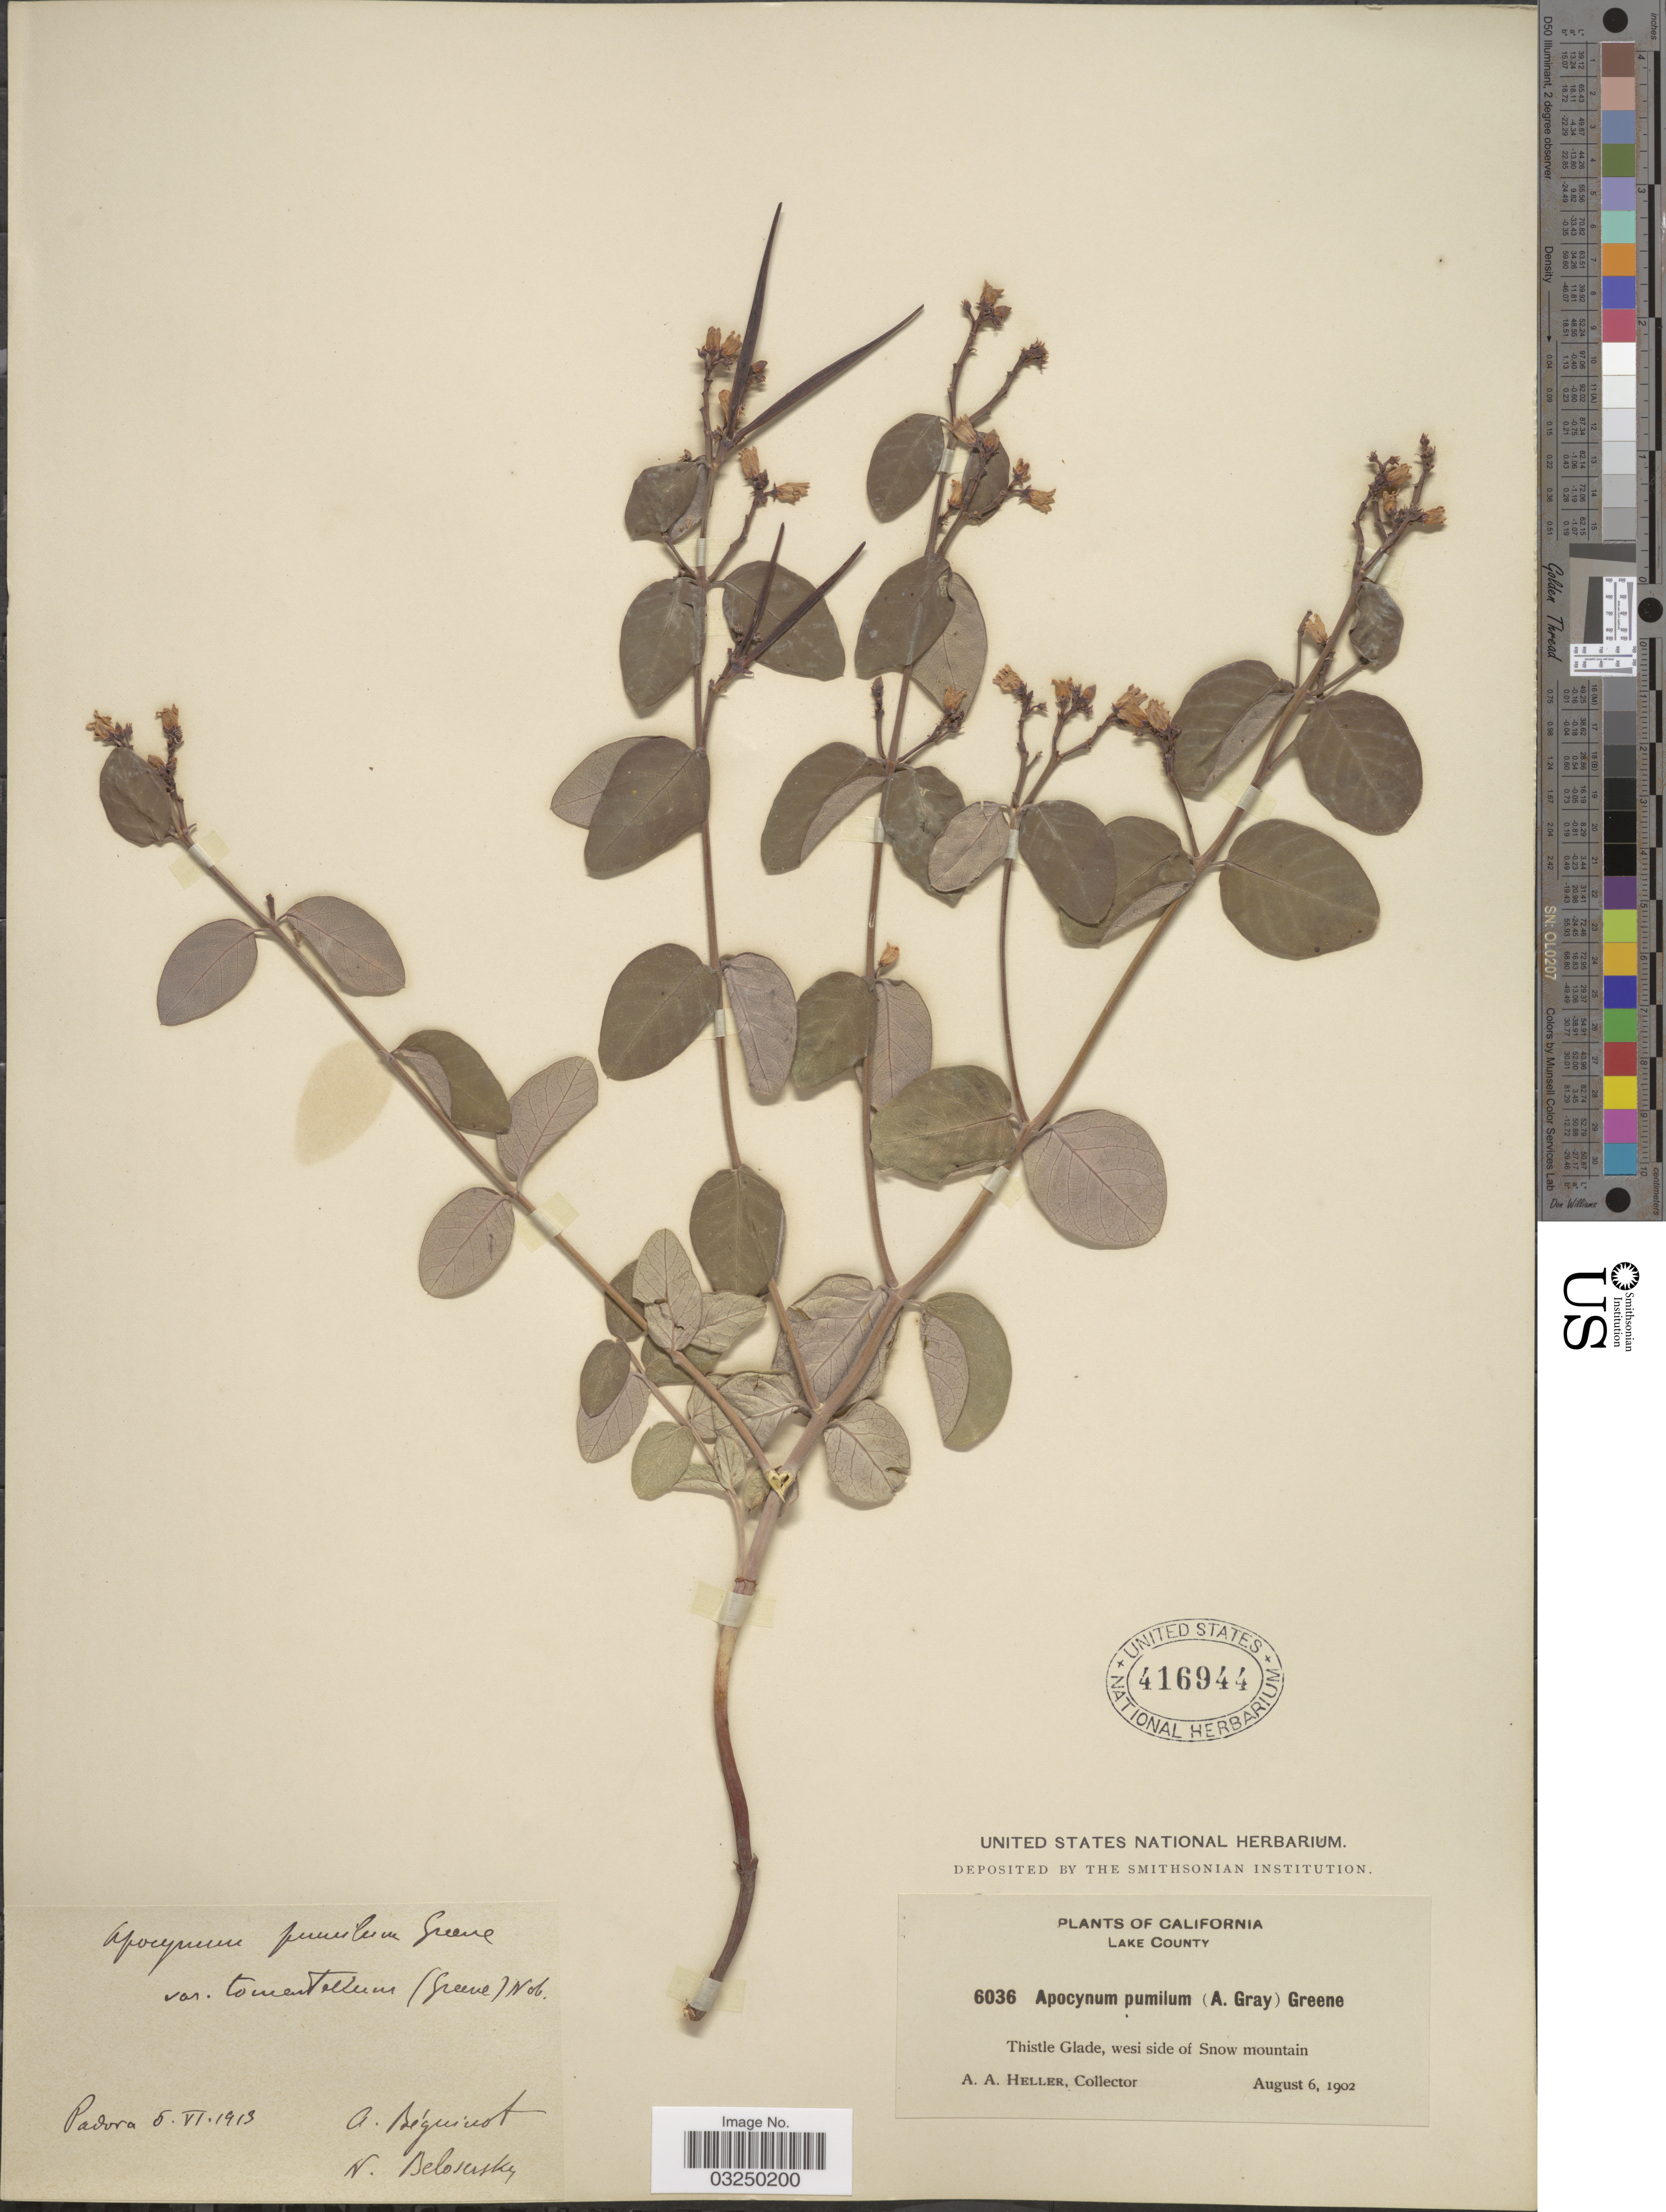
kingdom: Plantae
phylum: Tracheophyta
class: Magnoliopsida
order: Gentianales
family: Apocynaceae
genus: Apocynum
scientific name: Apocynum tomentellum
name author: Greene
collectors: A. A. Heller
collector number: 6036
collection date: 1902-08-06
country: United States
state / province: California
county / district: Lake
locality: Lake County. Thistle Glade, wesi side of Snow mountain.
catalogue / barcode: US 416944